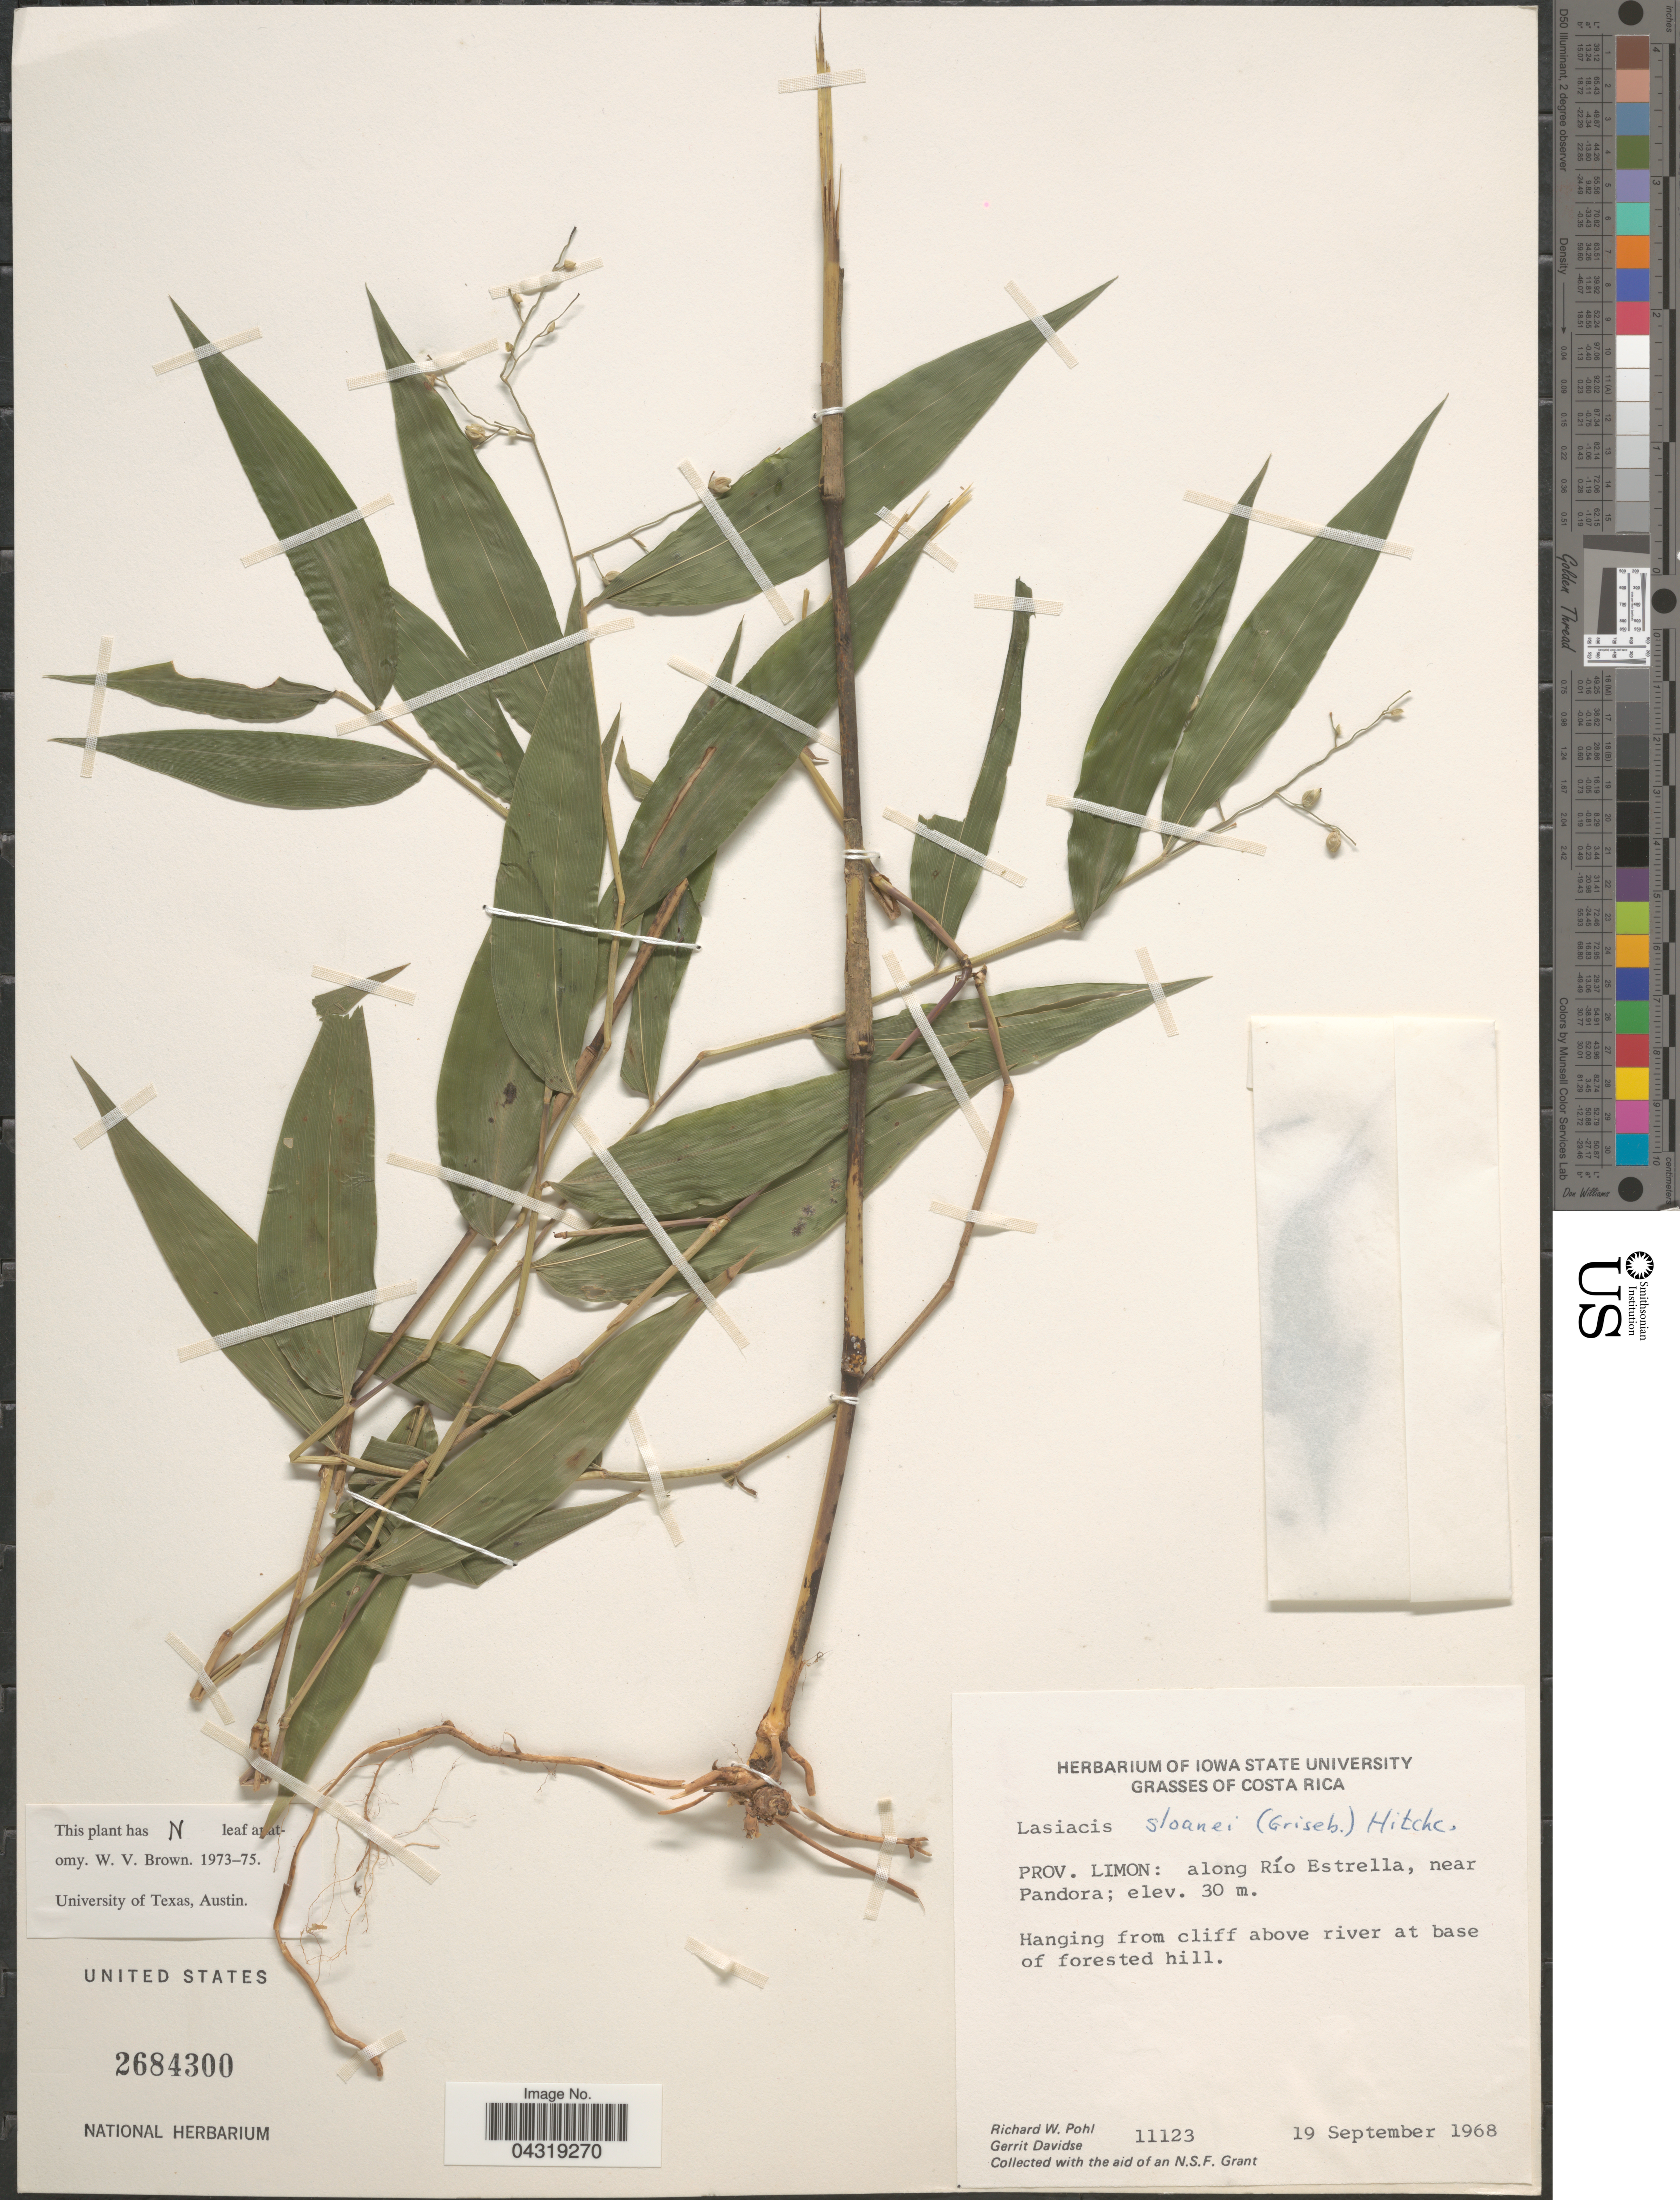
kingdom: Plantae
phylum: Tracheophyta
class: Liliopsida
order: Poales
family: Poaceae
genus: Lasiacis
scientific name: Lasiacis sloanei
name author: (Griseb.) Hitchc.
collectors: R. W. Pohl & G. Davidse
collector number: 11123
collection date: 1968-09-19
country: Costa Rica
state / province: Limón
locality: Prov. Limon: along Río Estrella, near Pandora. Hanging from cliff above river at base of forested hill.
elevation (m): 30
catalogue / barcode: US 2684300